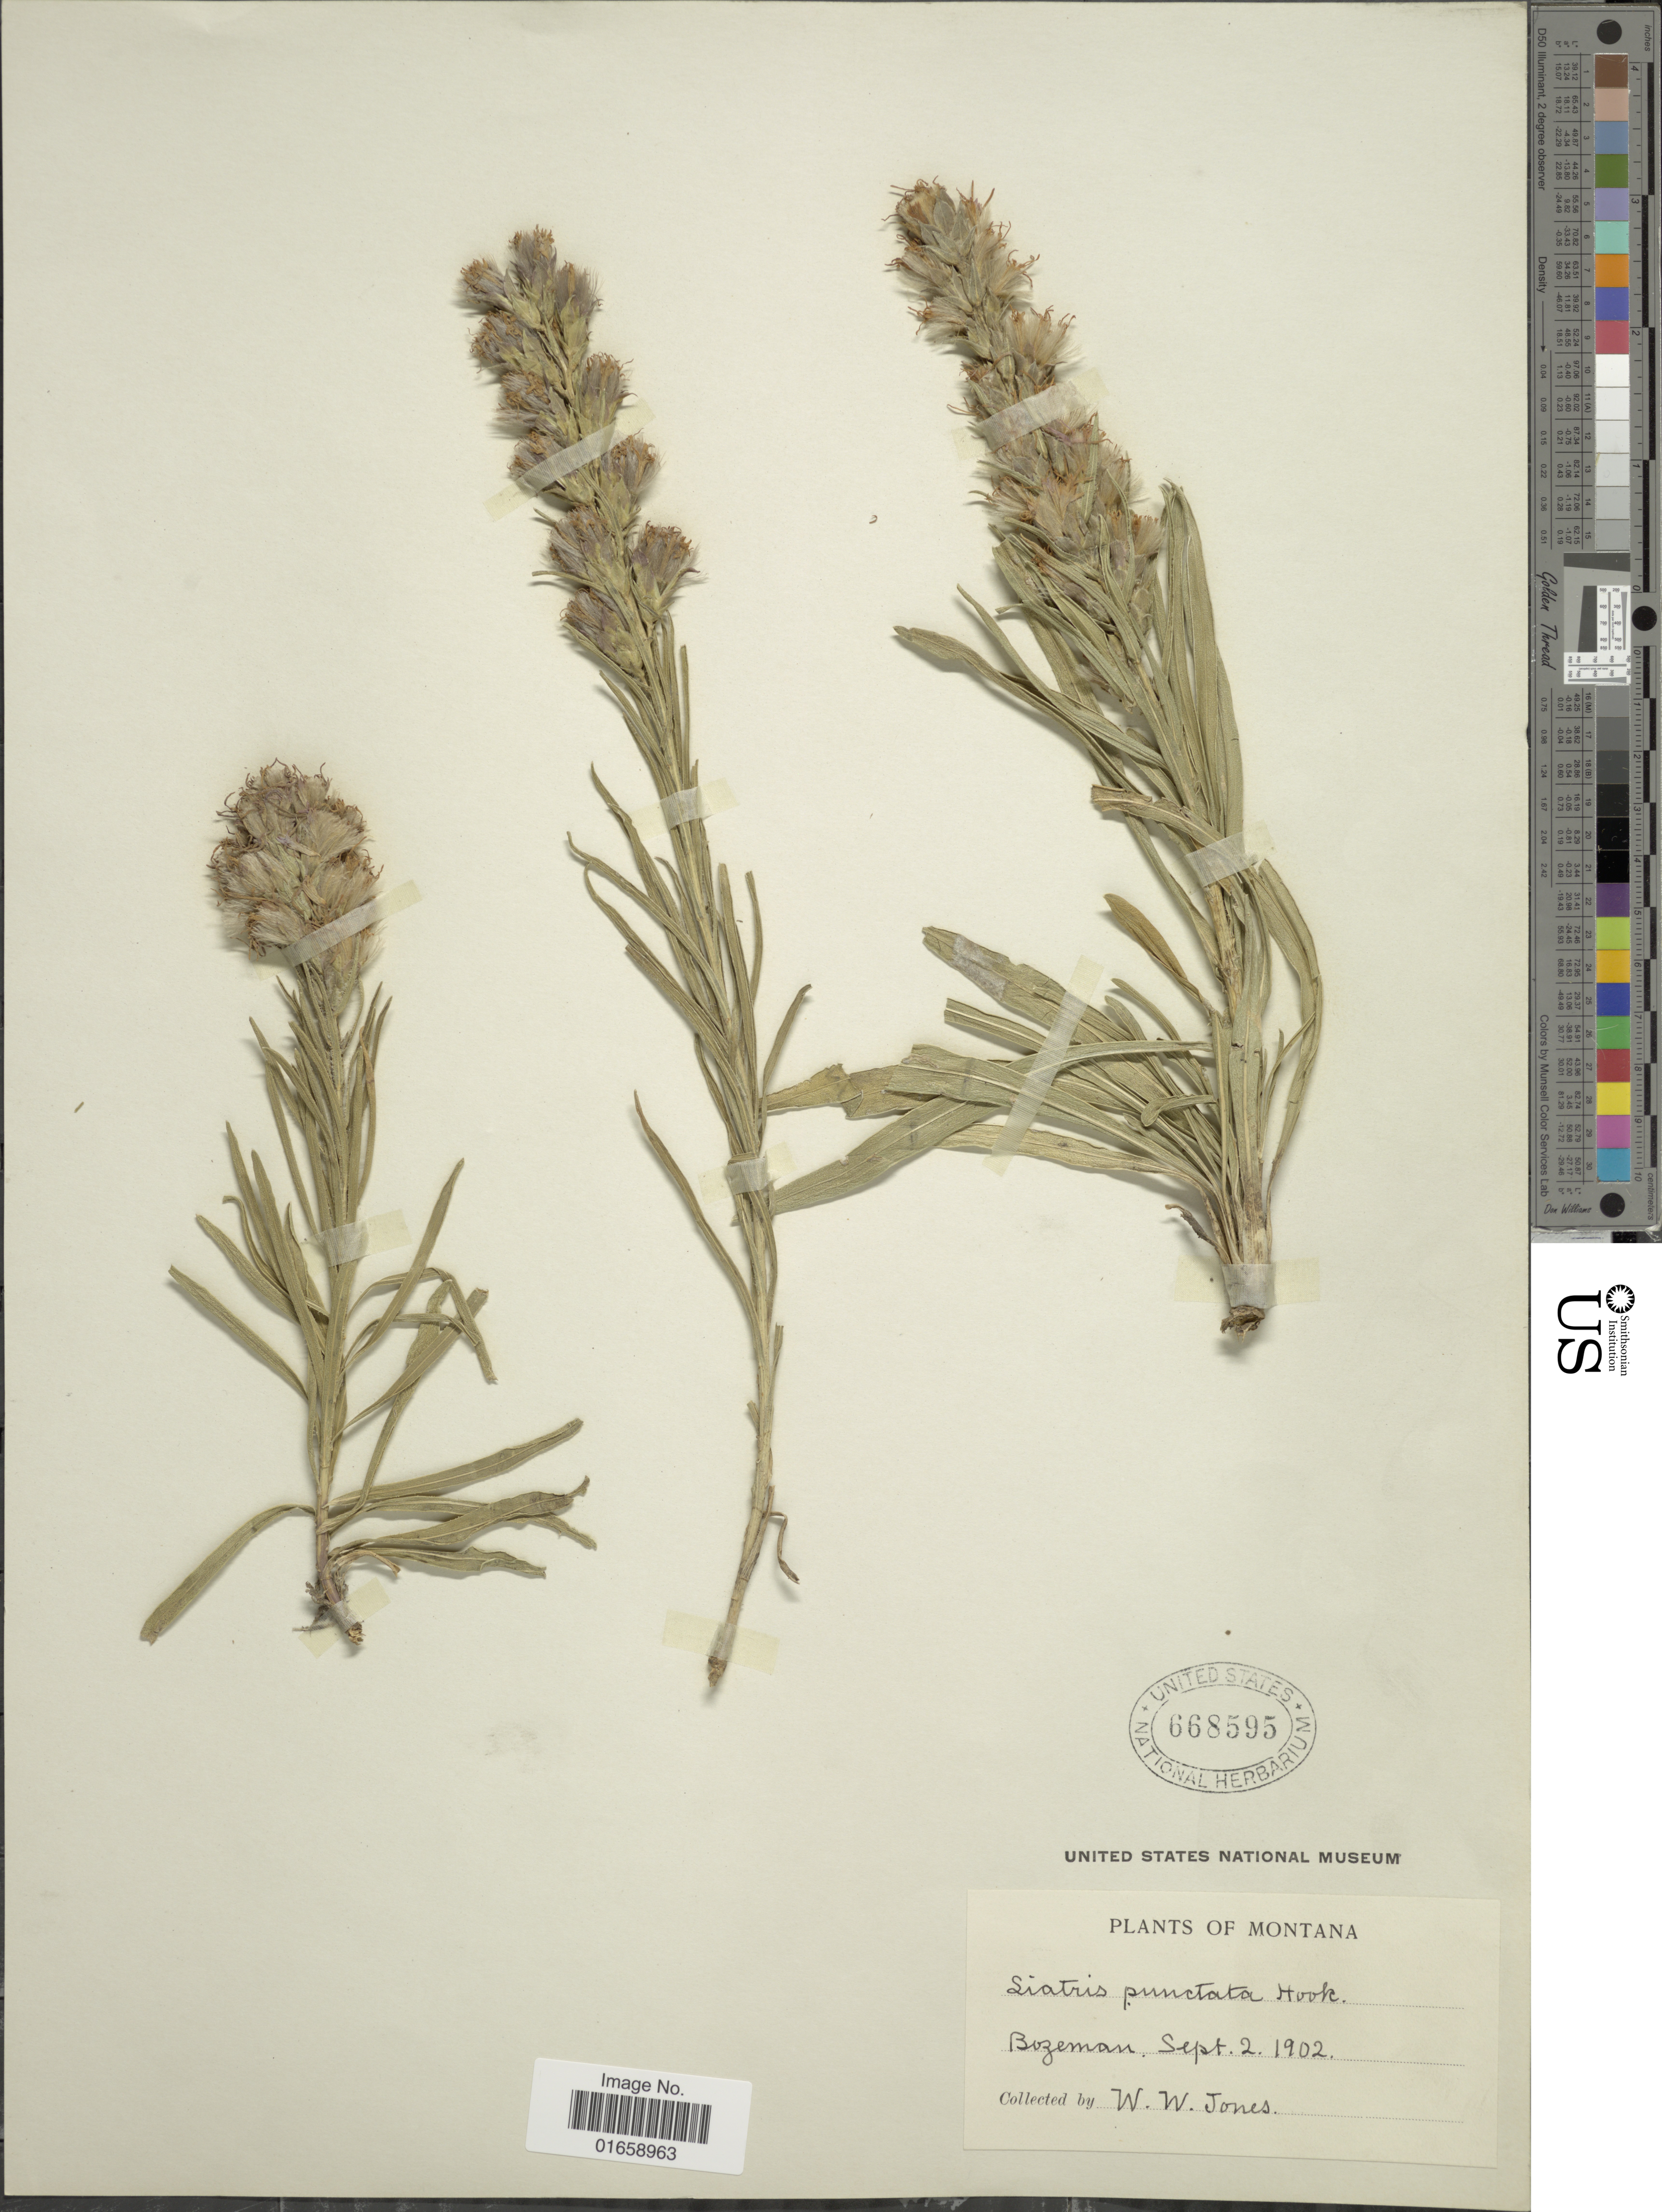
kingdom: Plantae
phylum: Tracheophyta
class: Magnoliopsida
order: Asterales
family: Asteraceae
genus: Liatris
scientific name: Liatris punctata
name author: Hook.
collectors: W. W. Jones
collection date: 1902-09-02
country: United States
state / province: Montana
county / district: Gallatin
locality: Bozeman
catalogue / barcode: US 668595